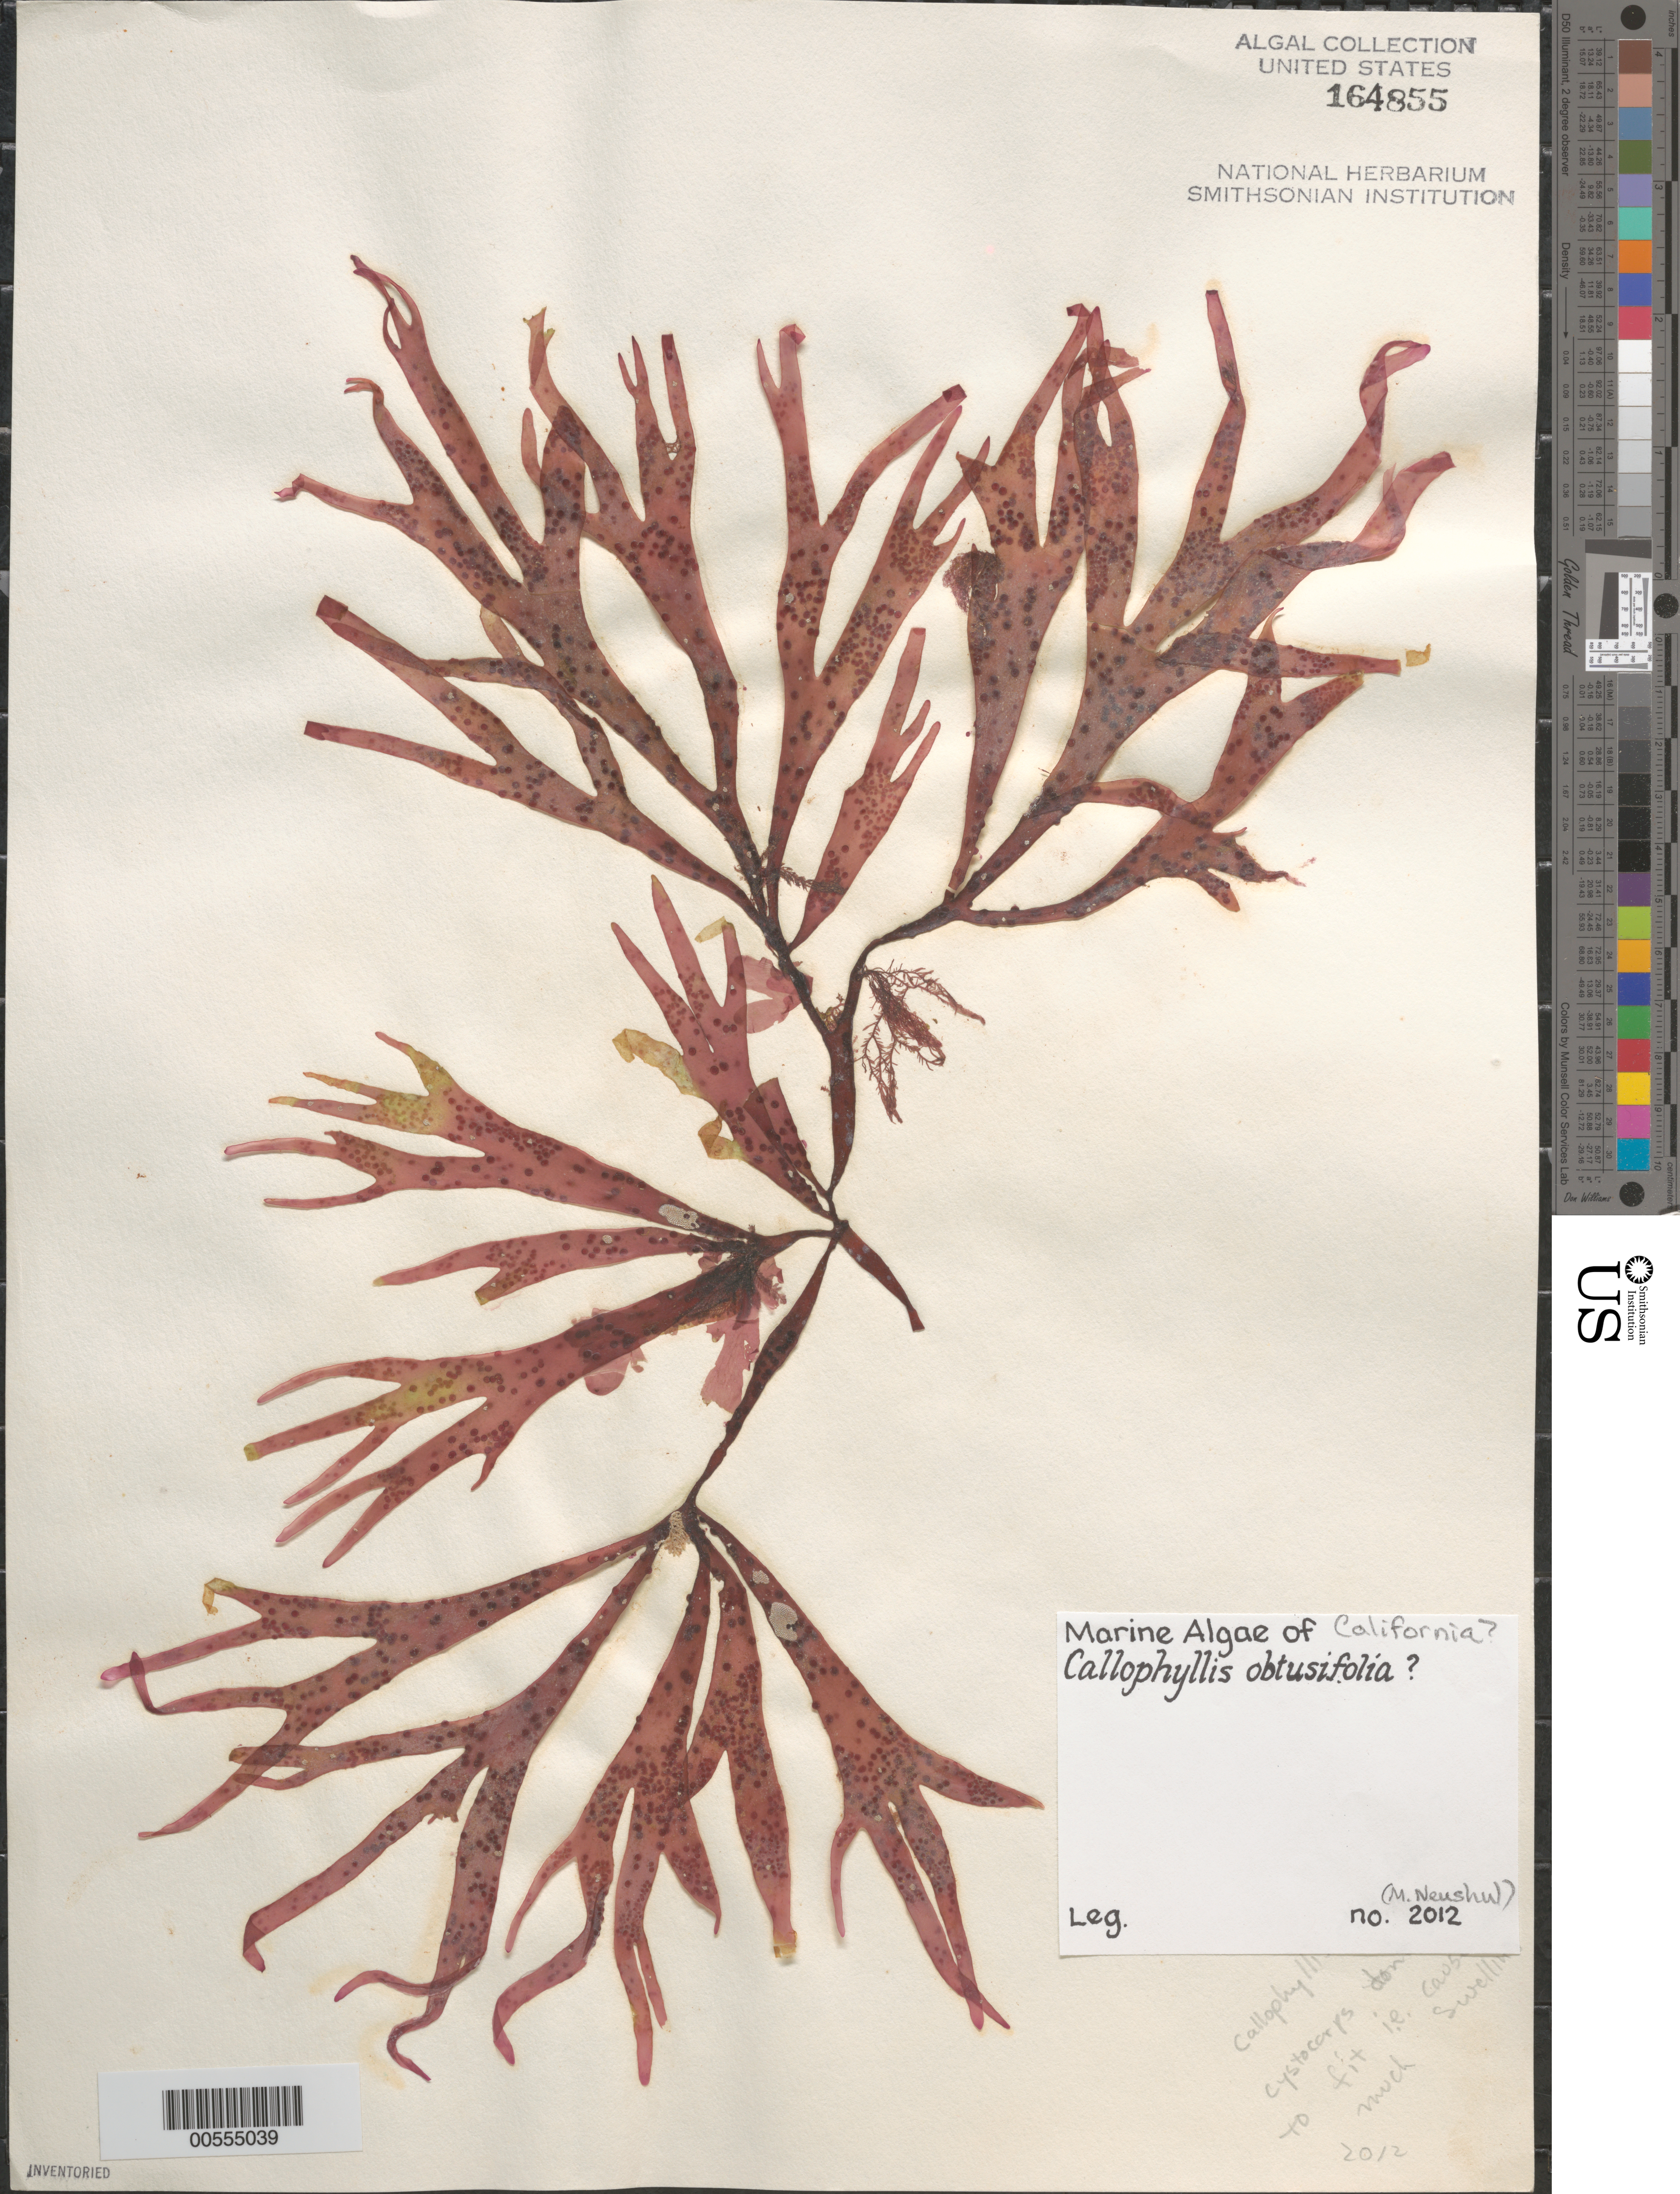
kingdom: Plantae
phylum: Rhodophyta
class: Florideophyceae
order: Gigartinales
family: Kallymeniaceae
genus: Callophyllis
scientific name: Callophyllis obtusifolia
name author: J. Agardh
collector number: Neushul 2012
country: United States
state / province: California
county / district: San Diego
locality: False Bay, San Diego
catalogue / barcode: US 164855